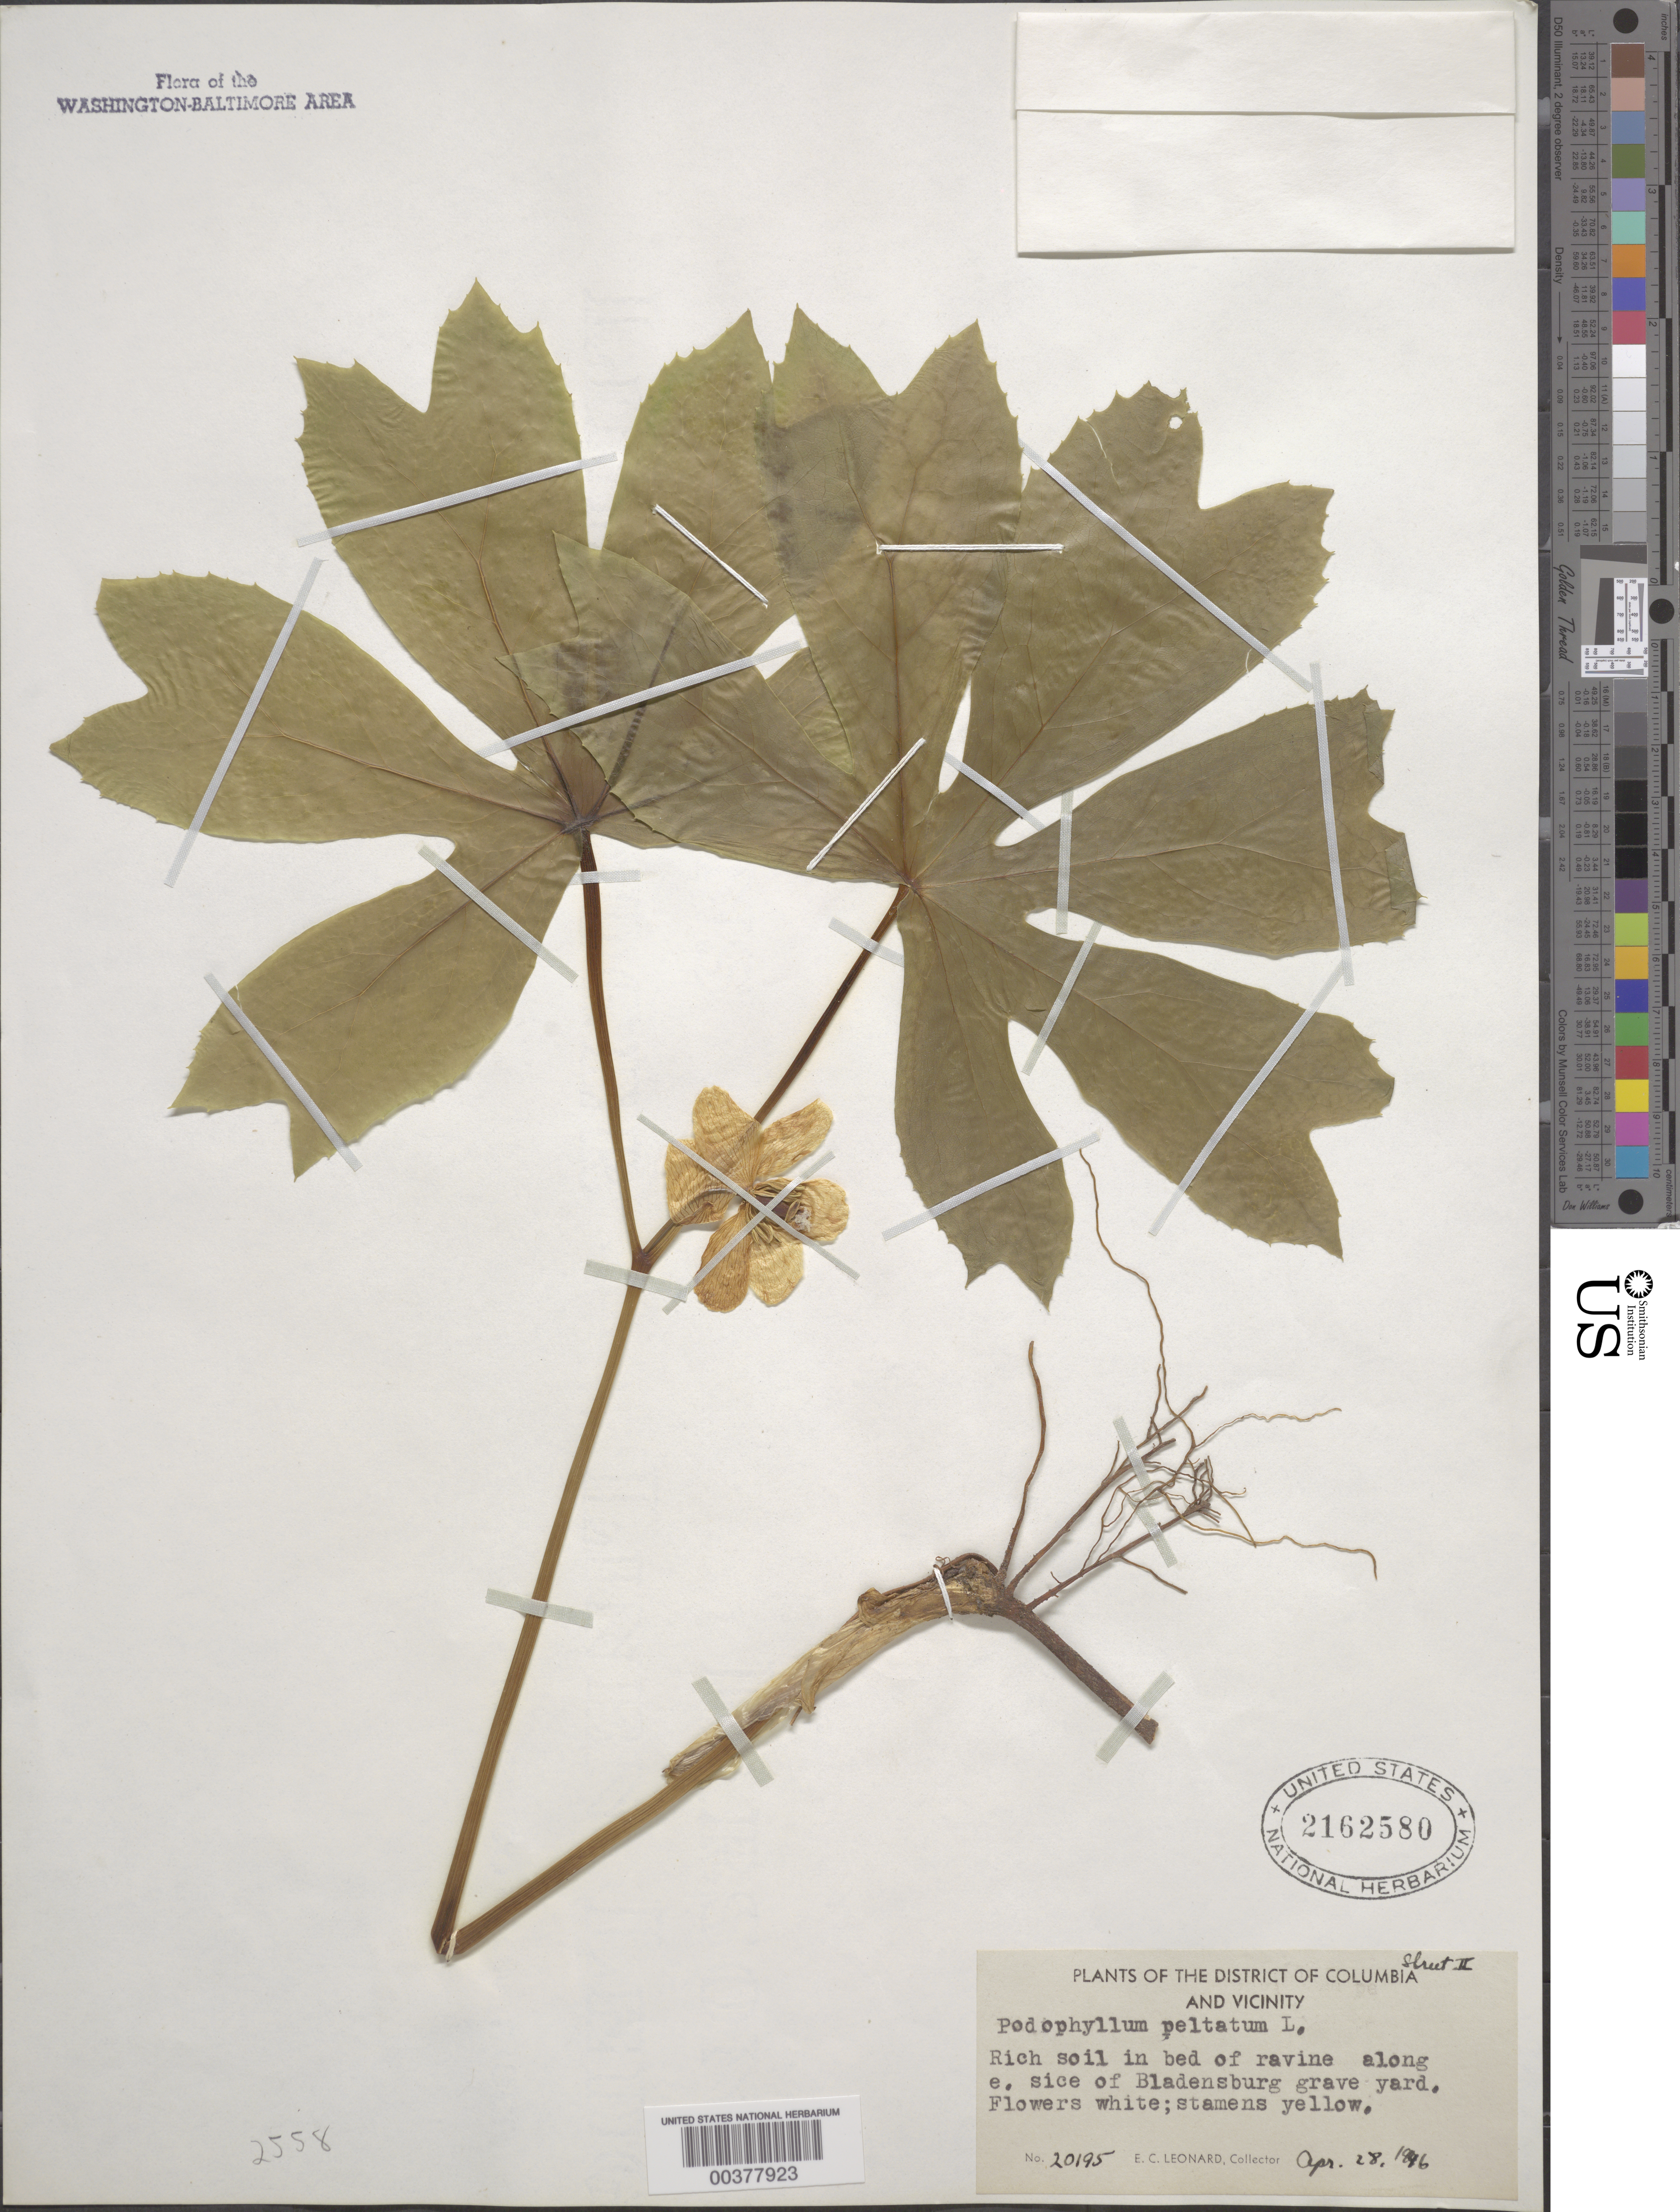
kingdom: Plantae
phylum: Tracheophyta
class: Magnoliopsida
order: Ranunculales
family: Berberidaceae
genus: Podophyllum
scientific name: Podophyllum peltatum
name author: L.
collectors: E. C. Leonard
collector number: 20195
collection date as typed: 28 Apr 1896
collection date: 1896-04-28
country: United States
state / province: Maryland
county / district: Prince George's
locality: Bladensburg Graveyard Bull Run Mts.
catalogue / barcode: US 2162580